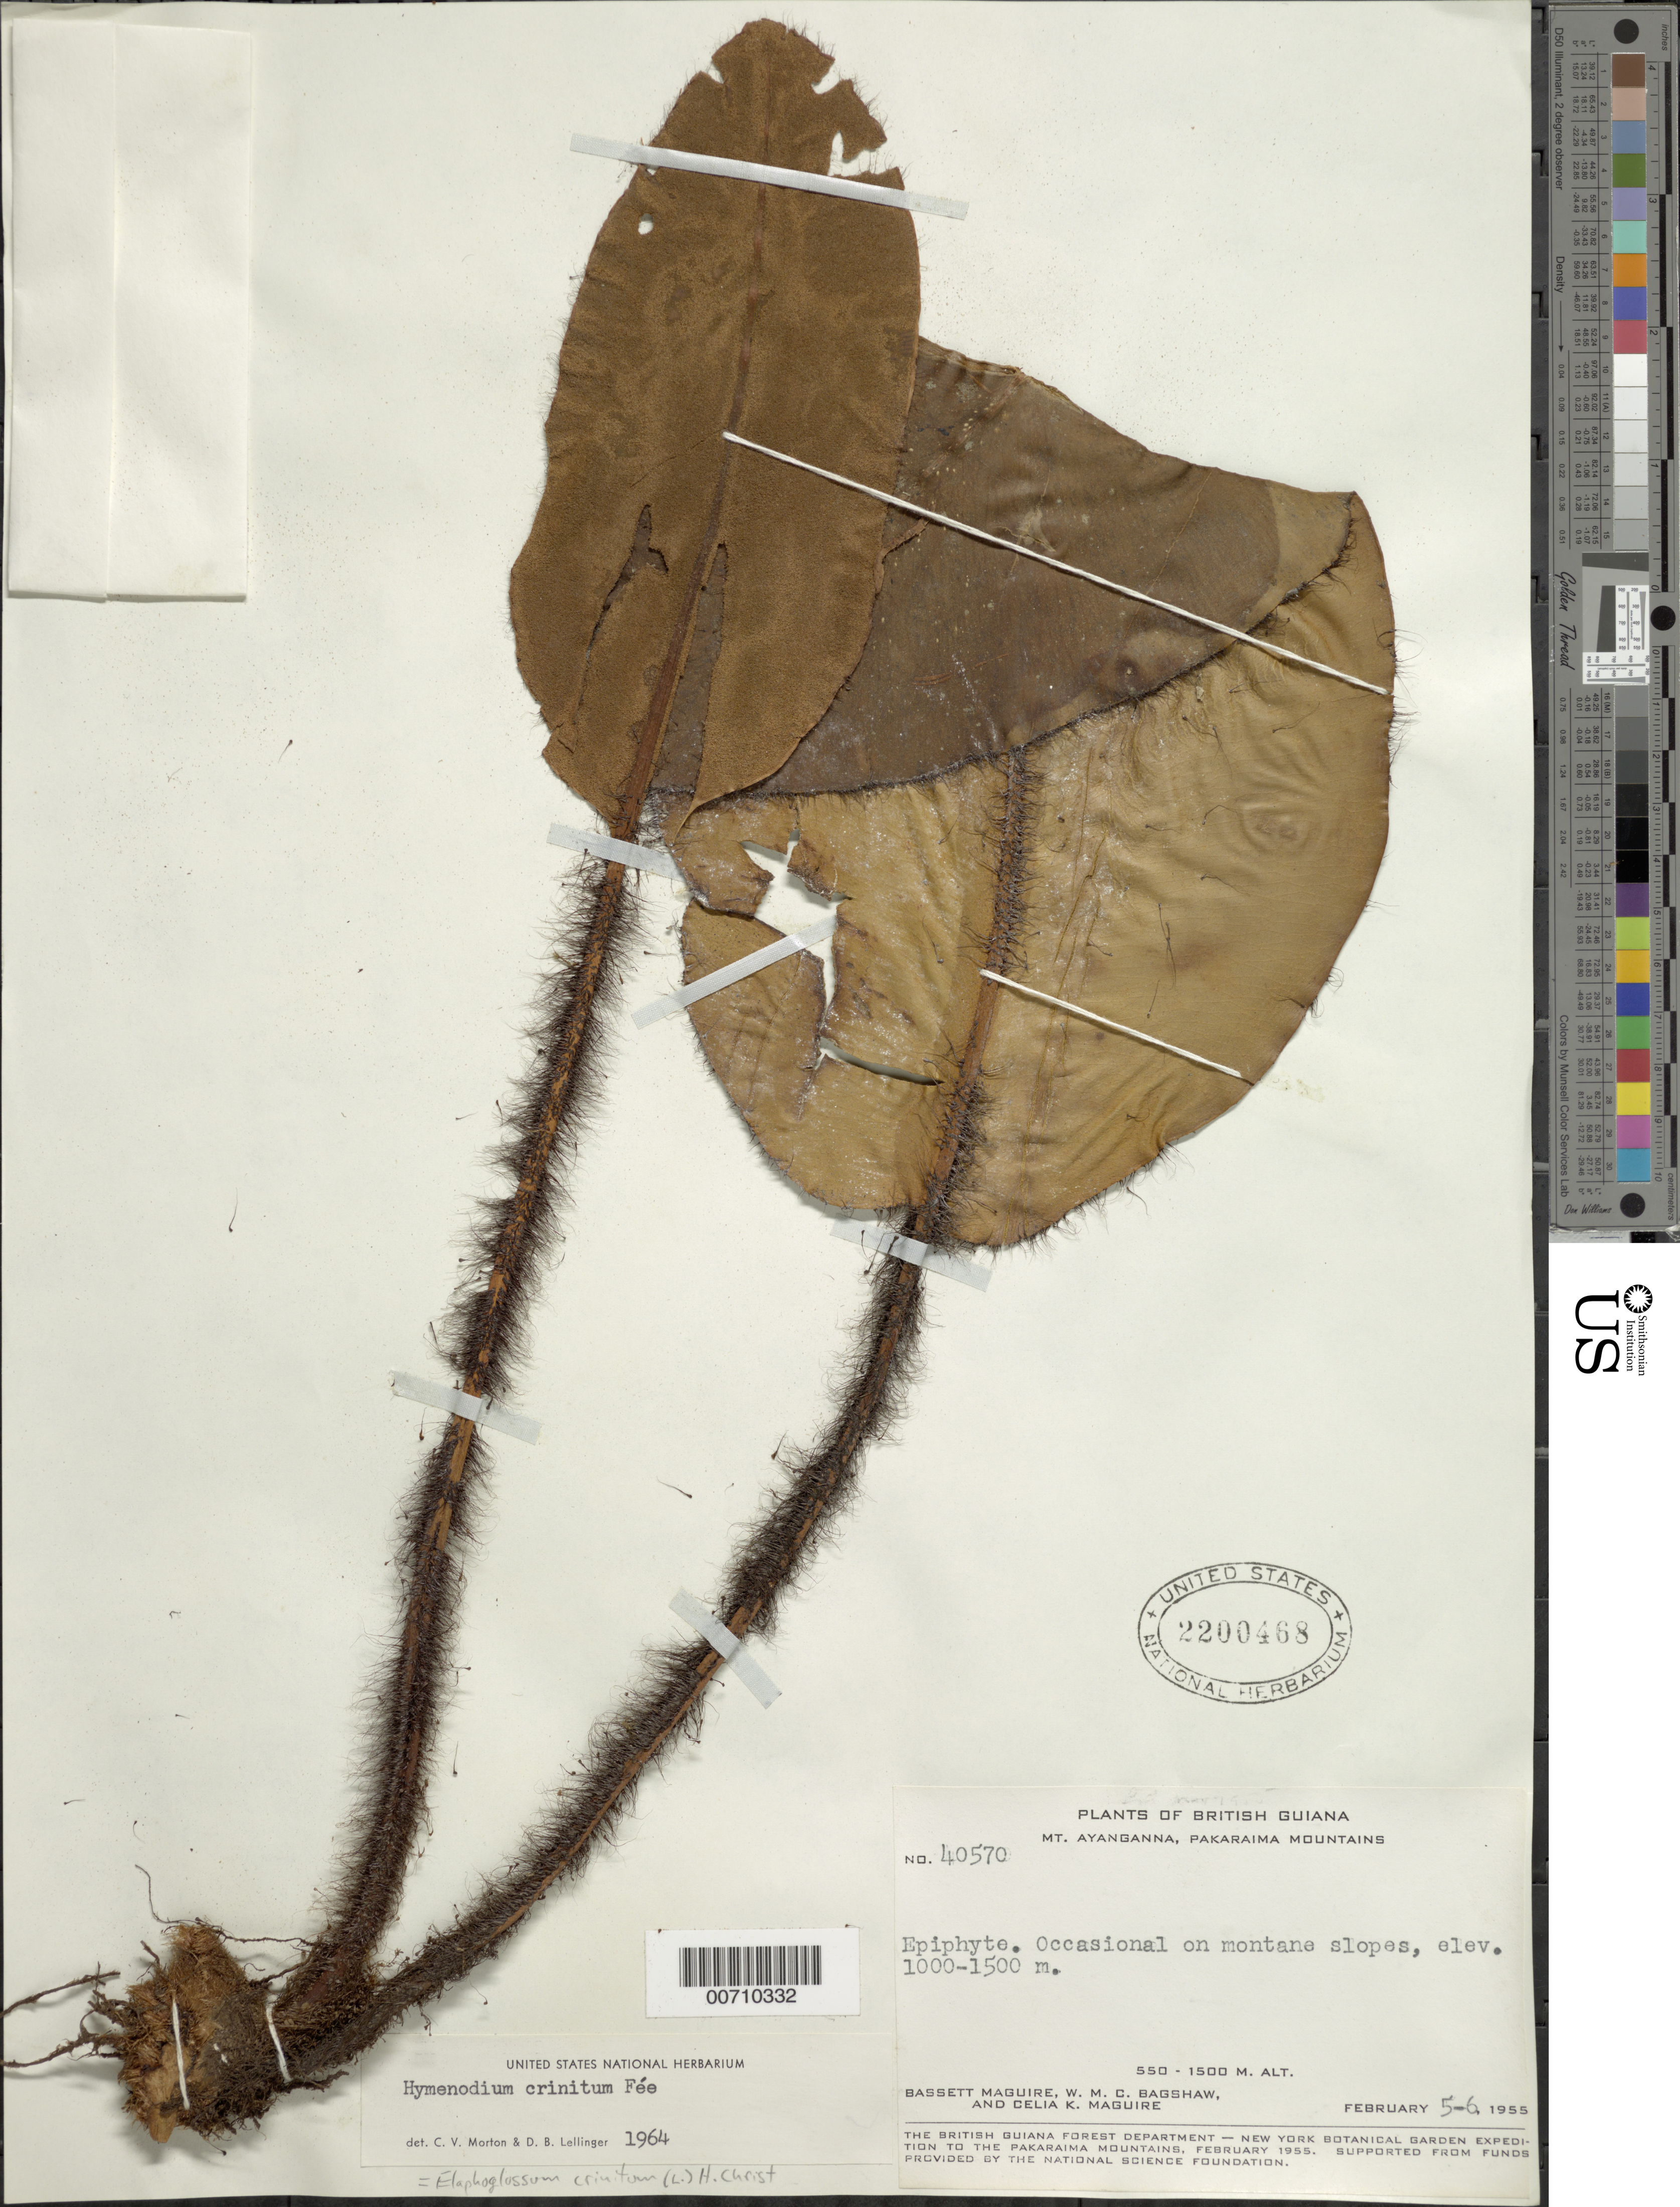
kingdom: Plantae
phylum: Tracheophyta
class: Polypodiopsida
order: Polypodiales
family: Dryopteridaceae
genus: Elaphoglossum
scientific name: Elaphoglossum crinitum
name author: (L.) Christ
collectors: B. Maguire, W. Bagshaw & C. K. Maguire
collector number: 40570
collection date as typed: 5-Feb-55 to 6-Feb-55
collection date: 1955-02-05/1955-02-06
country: Guyana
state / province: Cuyuni-Mazaruni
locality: Mt. Ayanganna, Pakaraima Mts.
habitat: Montane slopes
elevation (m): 1000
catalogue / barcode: US 2200468